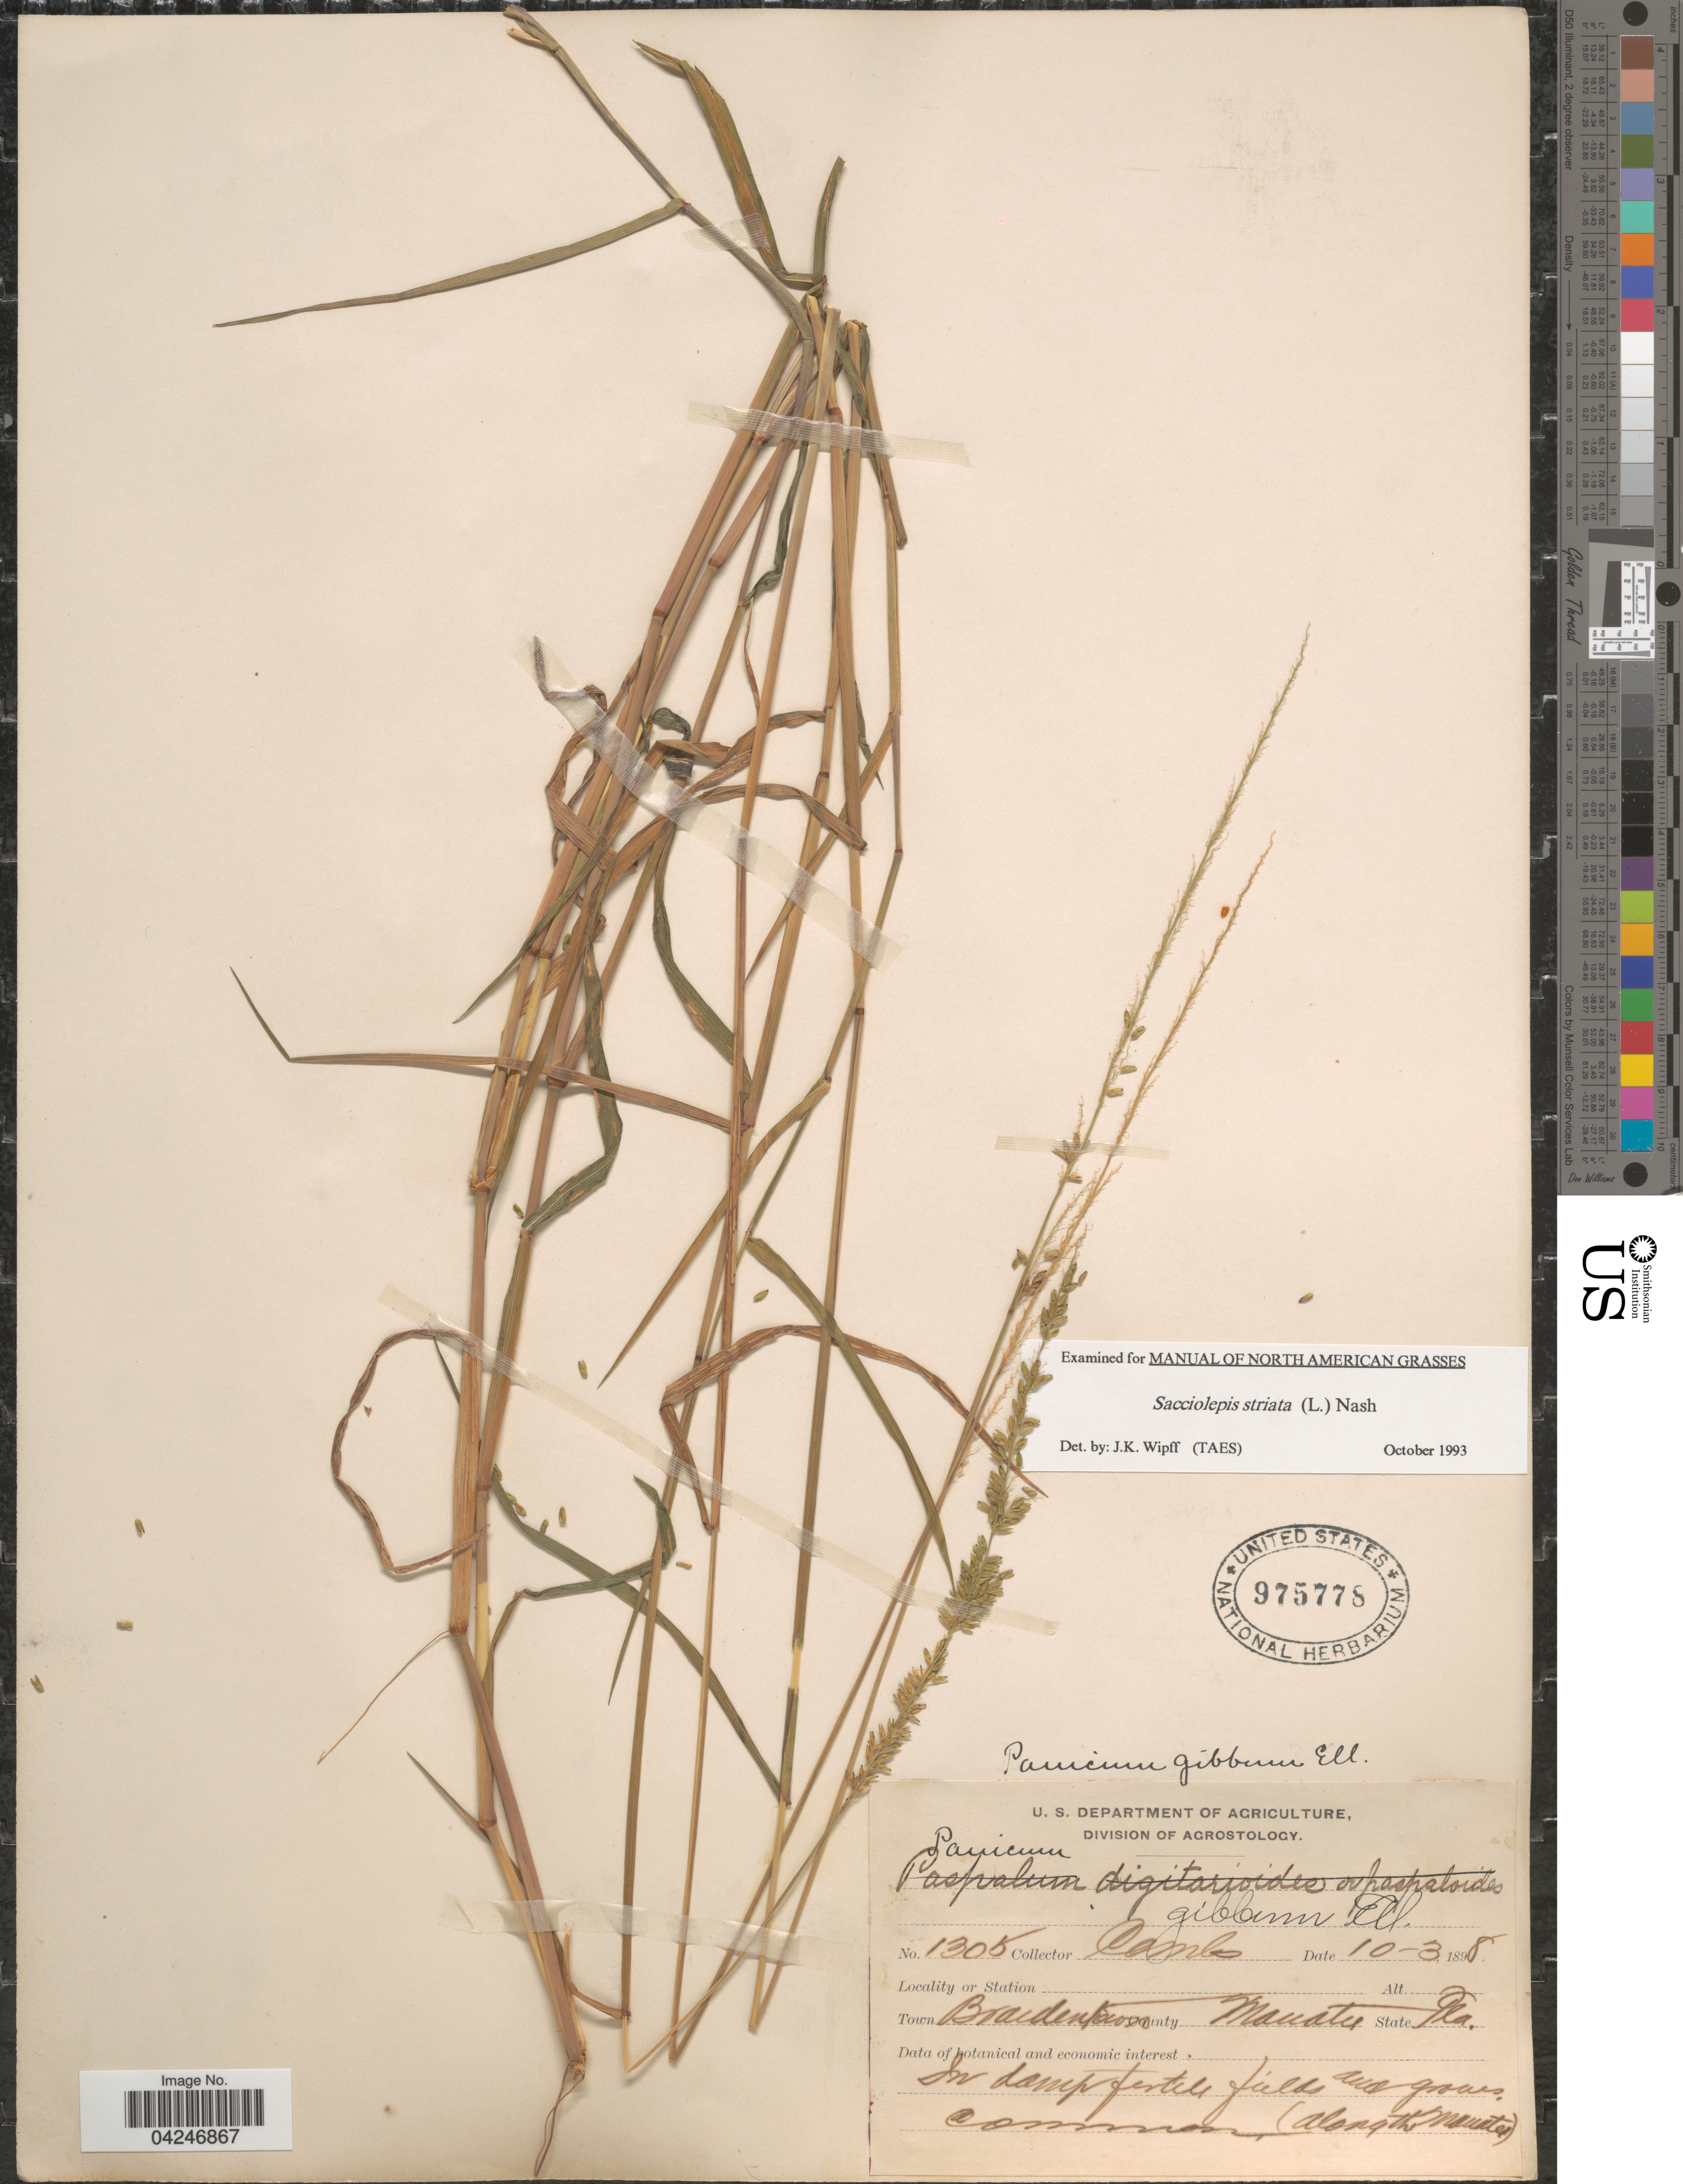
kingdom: Plantae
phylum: Tracheophyta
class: Liliopsida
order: Poales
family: Poaceae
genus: Sacciolepis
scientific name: Sacciolepis striata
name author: (L.) Nash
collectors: -. Combs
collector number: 1305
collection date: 1898-10-03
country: United States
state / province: Florida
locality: Town Braidentown. County Manatu.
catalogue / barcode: US 975778